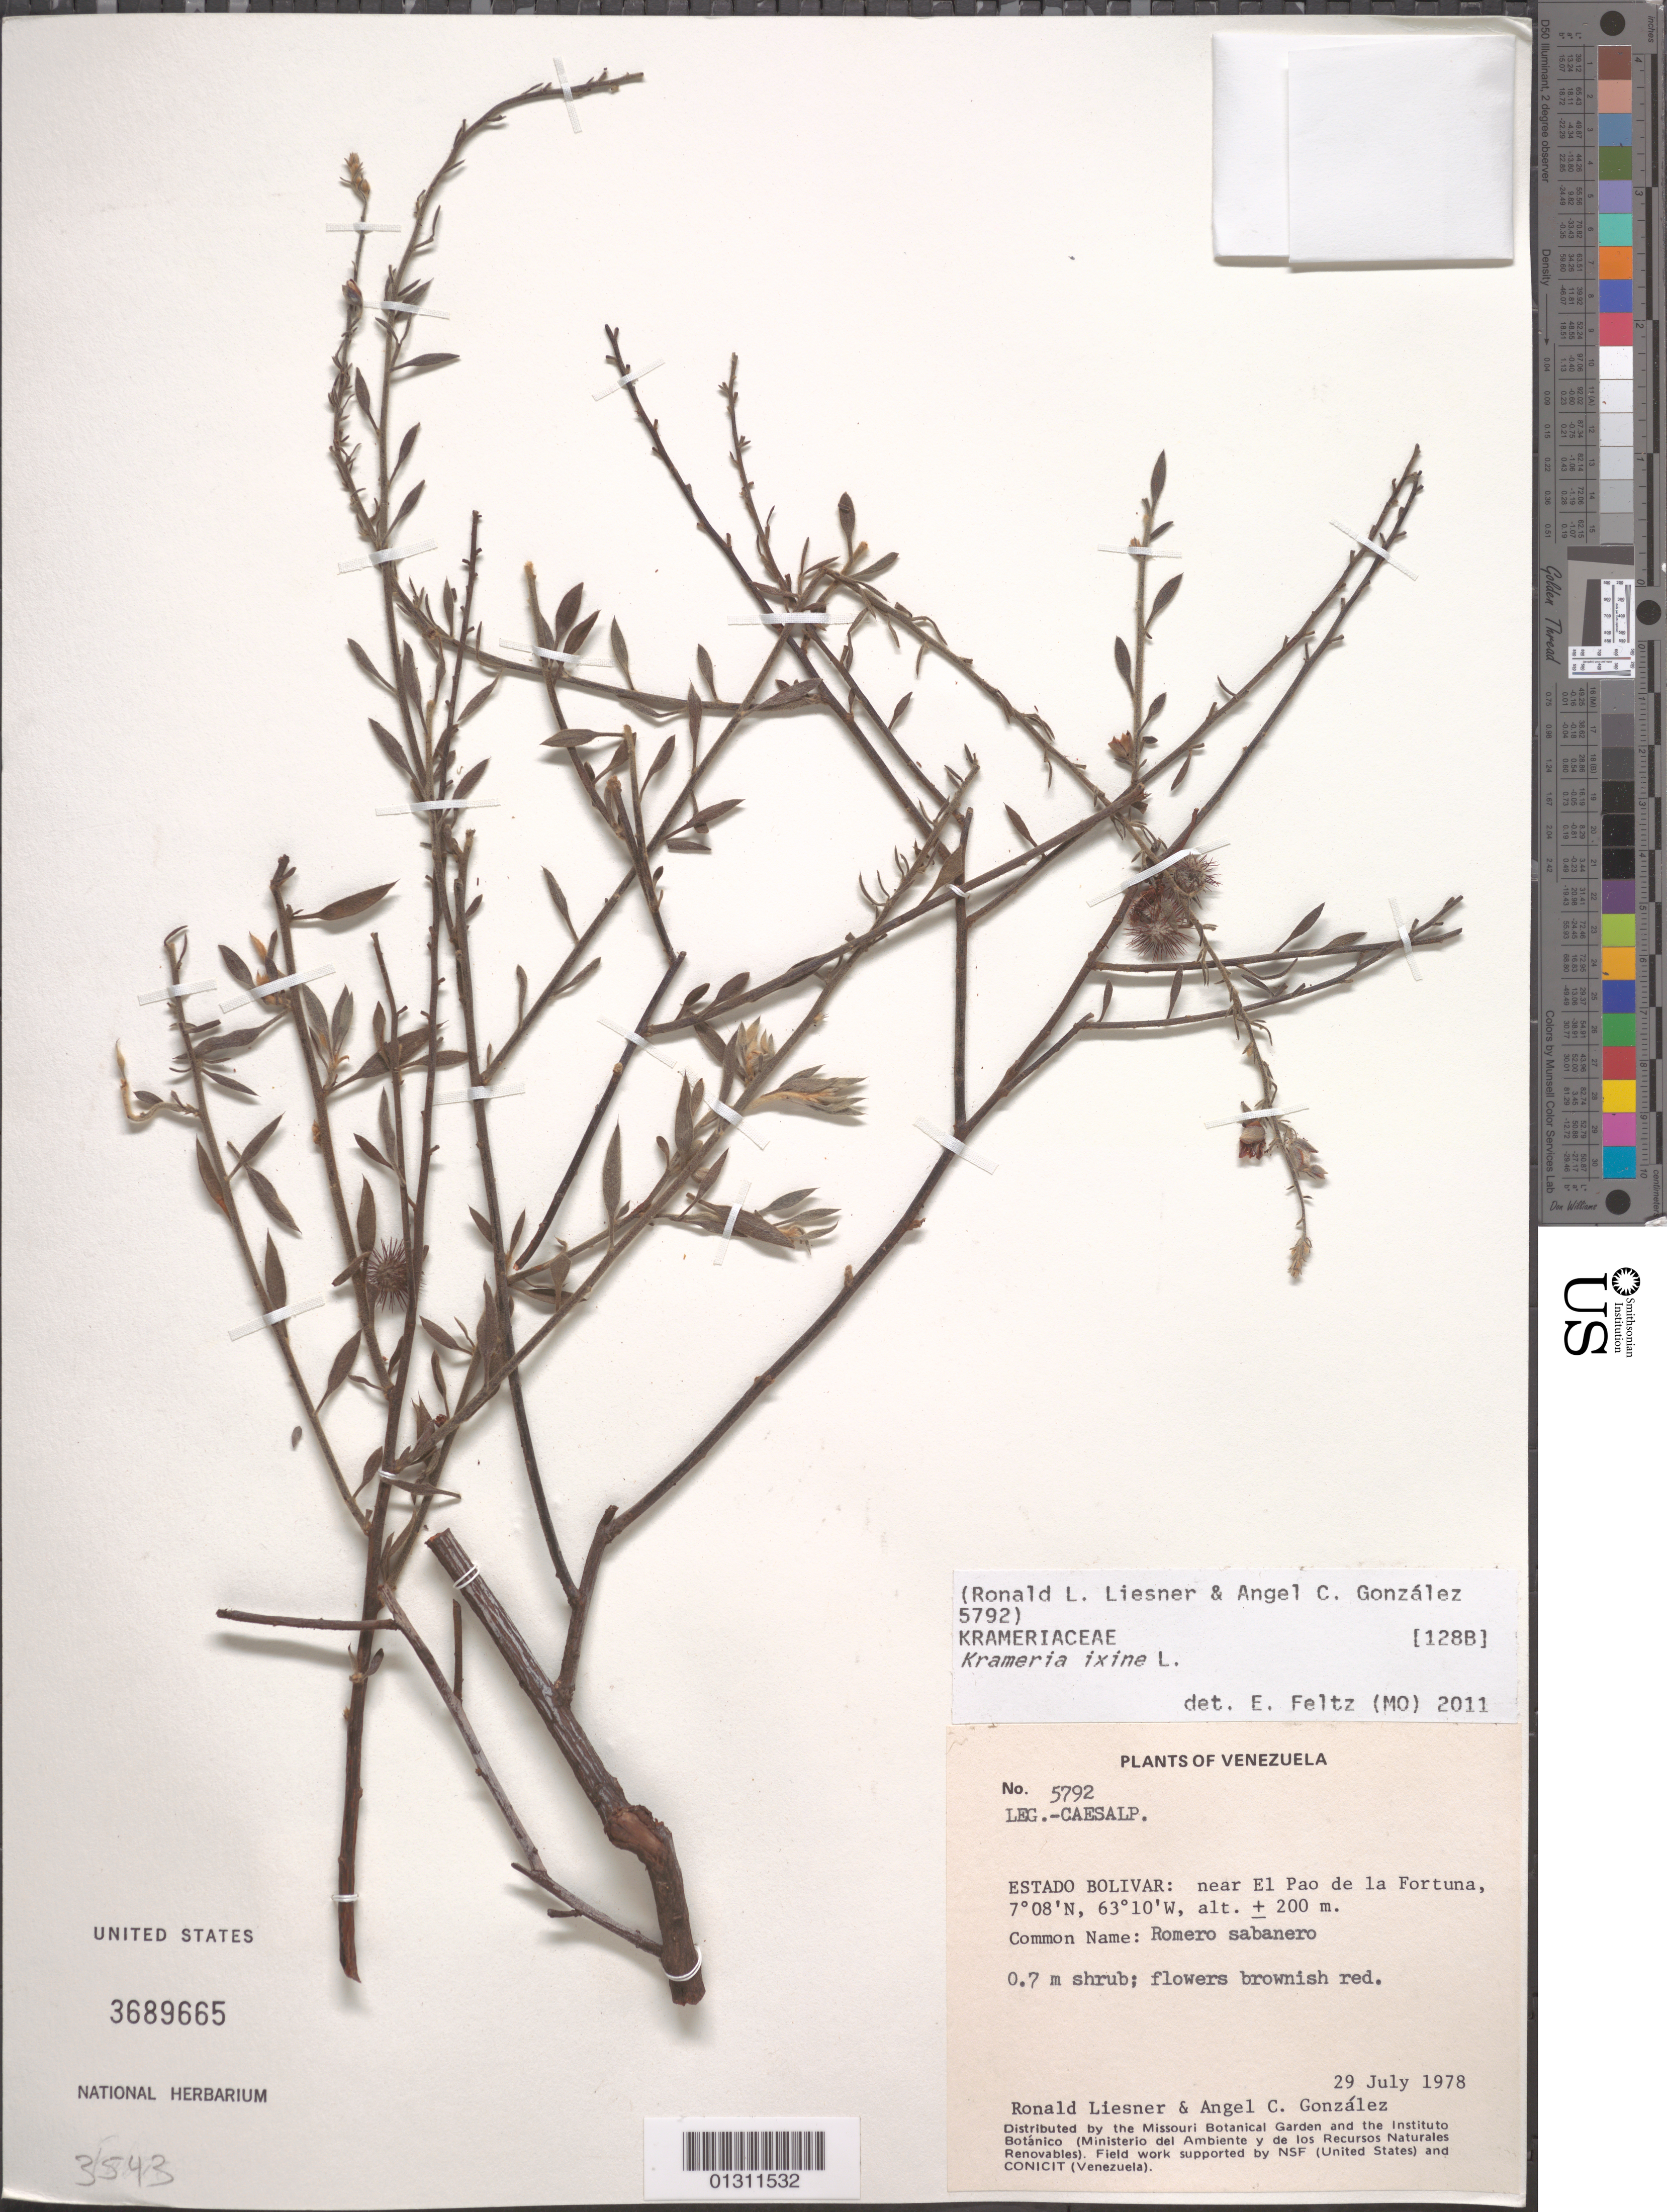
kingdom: Plantae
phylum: Tracheophyta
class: Magnoliopsida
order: Zygophyllales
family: Krameriaceae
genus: Krameria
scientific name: Krameria ixine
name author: L.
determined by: Feltz, E.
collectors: R. L. Liesner & A. C. González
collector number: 5792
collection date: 1978-07-29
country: Venezuela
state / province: Bolivar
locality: near El Pao de la Fortuna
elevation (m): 200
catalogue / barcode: US 3689665